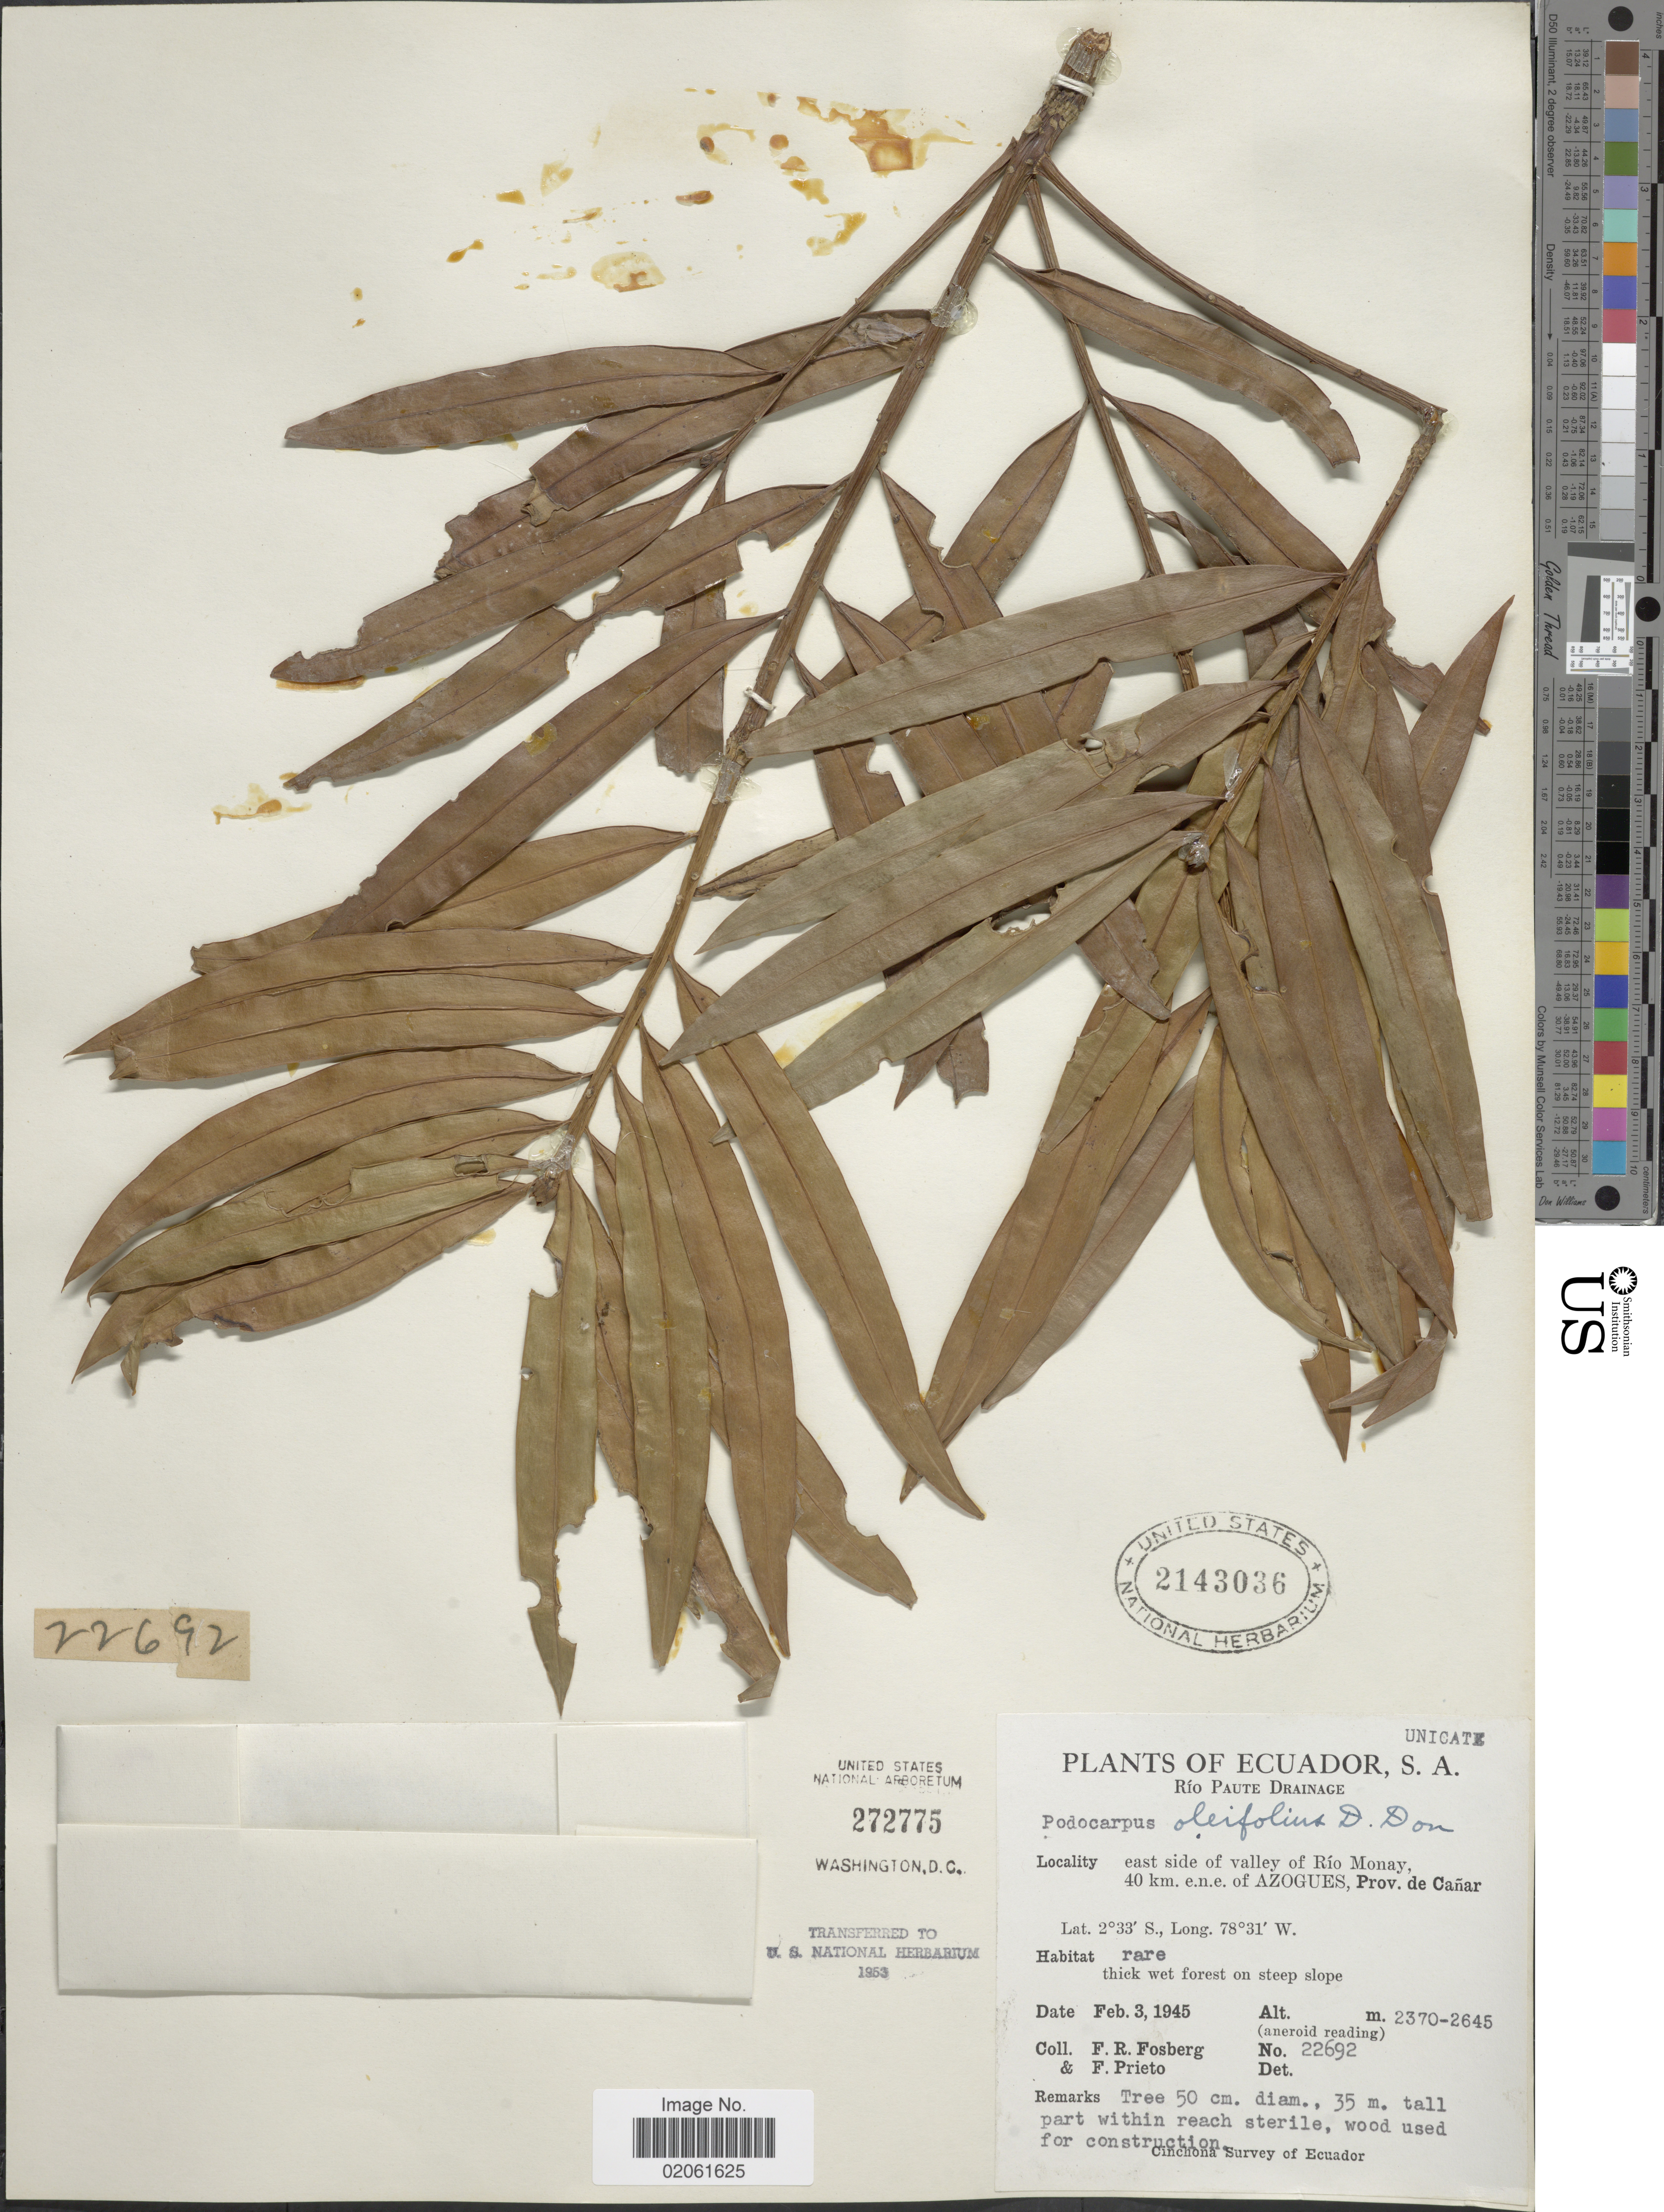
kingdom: Plantae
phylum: Tracheophyta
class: Pinopsida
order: Pinales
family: Podocarpaceae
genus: Podocarpus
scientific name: Podocarpus oleifolius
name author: D. Don ex Lamb.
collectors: F. R. Fosberg & F. Prieto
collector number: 22692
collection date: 1945-02-03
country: Ecuador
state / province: Cañar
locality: Ecuador, S.A Rio Paute Drainage, east side of valley of Rio Monay, 40 km. e.n.e of Azogues, Prov. de Canar.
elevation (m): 2370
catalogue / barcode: US 2143036